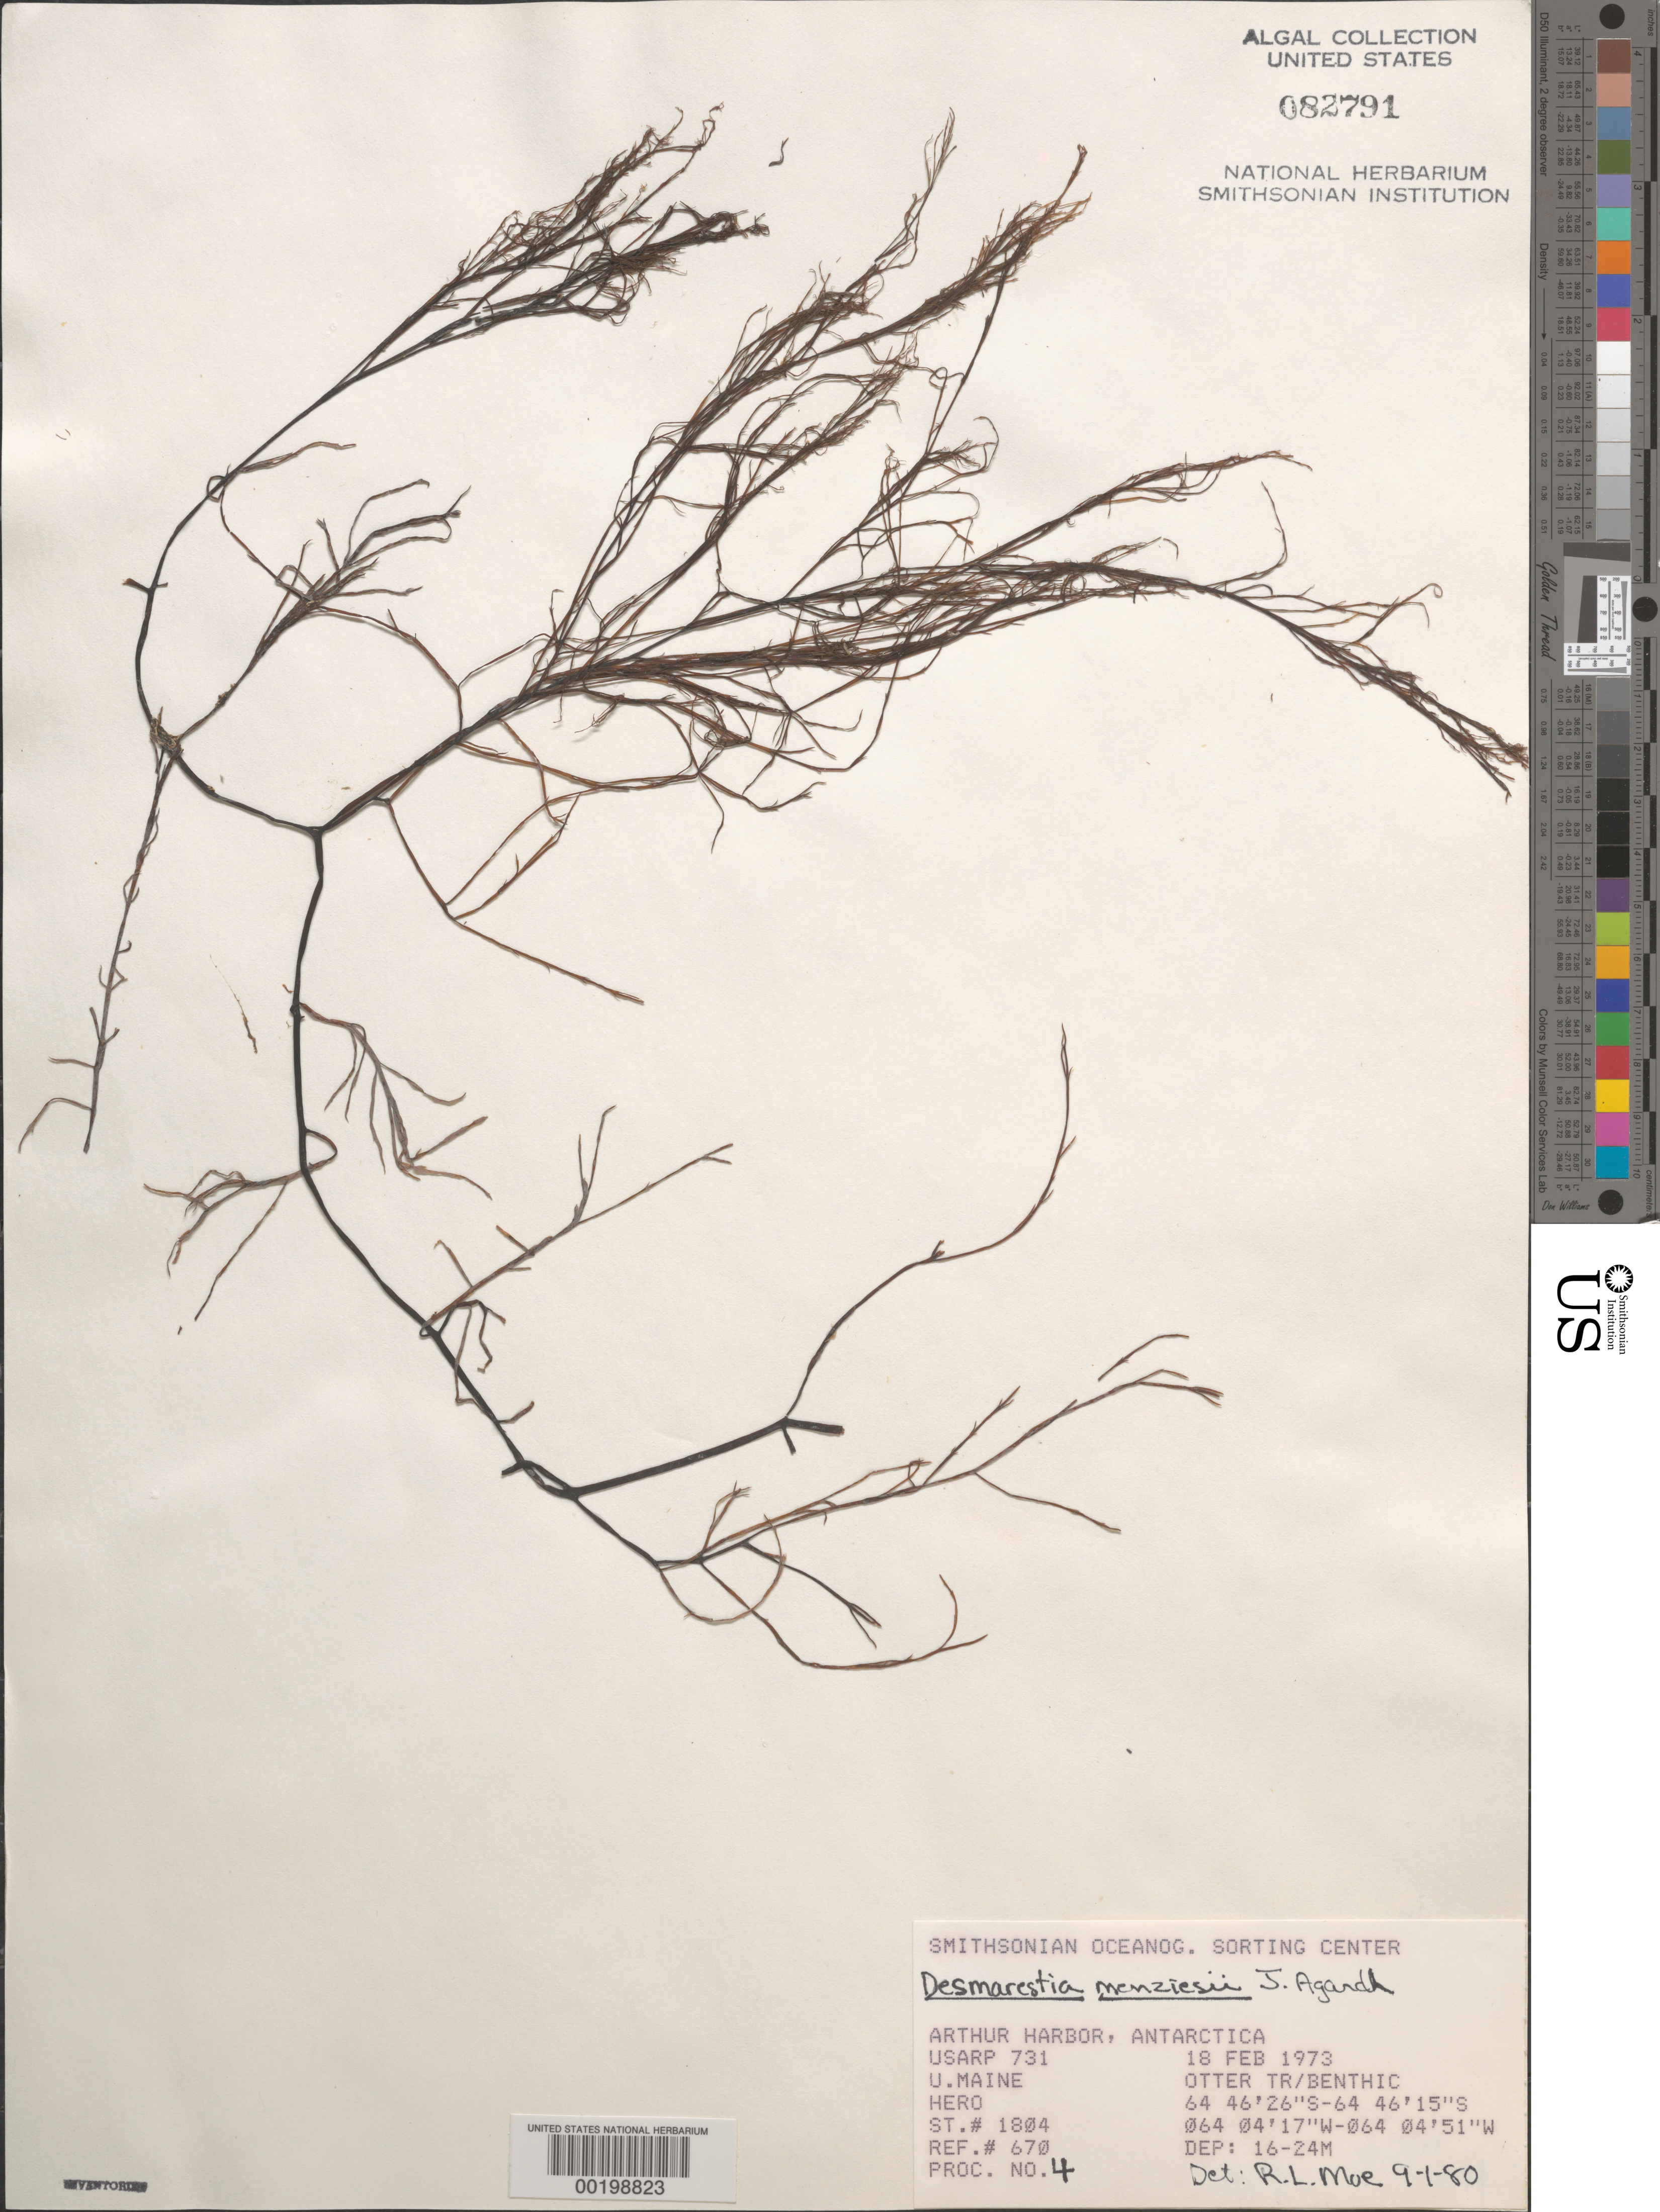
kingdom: Chromista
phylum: Ochrophyta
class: Phaeophyceae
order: Desmarestiales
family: Desmarestiaceae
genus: Desmarestia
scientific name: Desmarestia menziesii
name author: J. Agardh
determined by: Moe, R. L.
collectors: University of Maine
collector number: Station 1804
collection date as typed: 18 Feb 1973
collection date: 1973-02-18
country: Antarctica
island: Anvers Island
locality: Arthur Harbor, Antarctic Peninsula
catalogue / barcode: US 82791